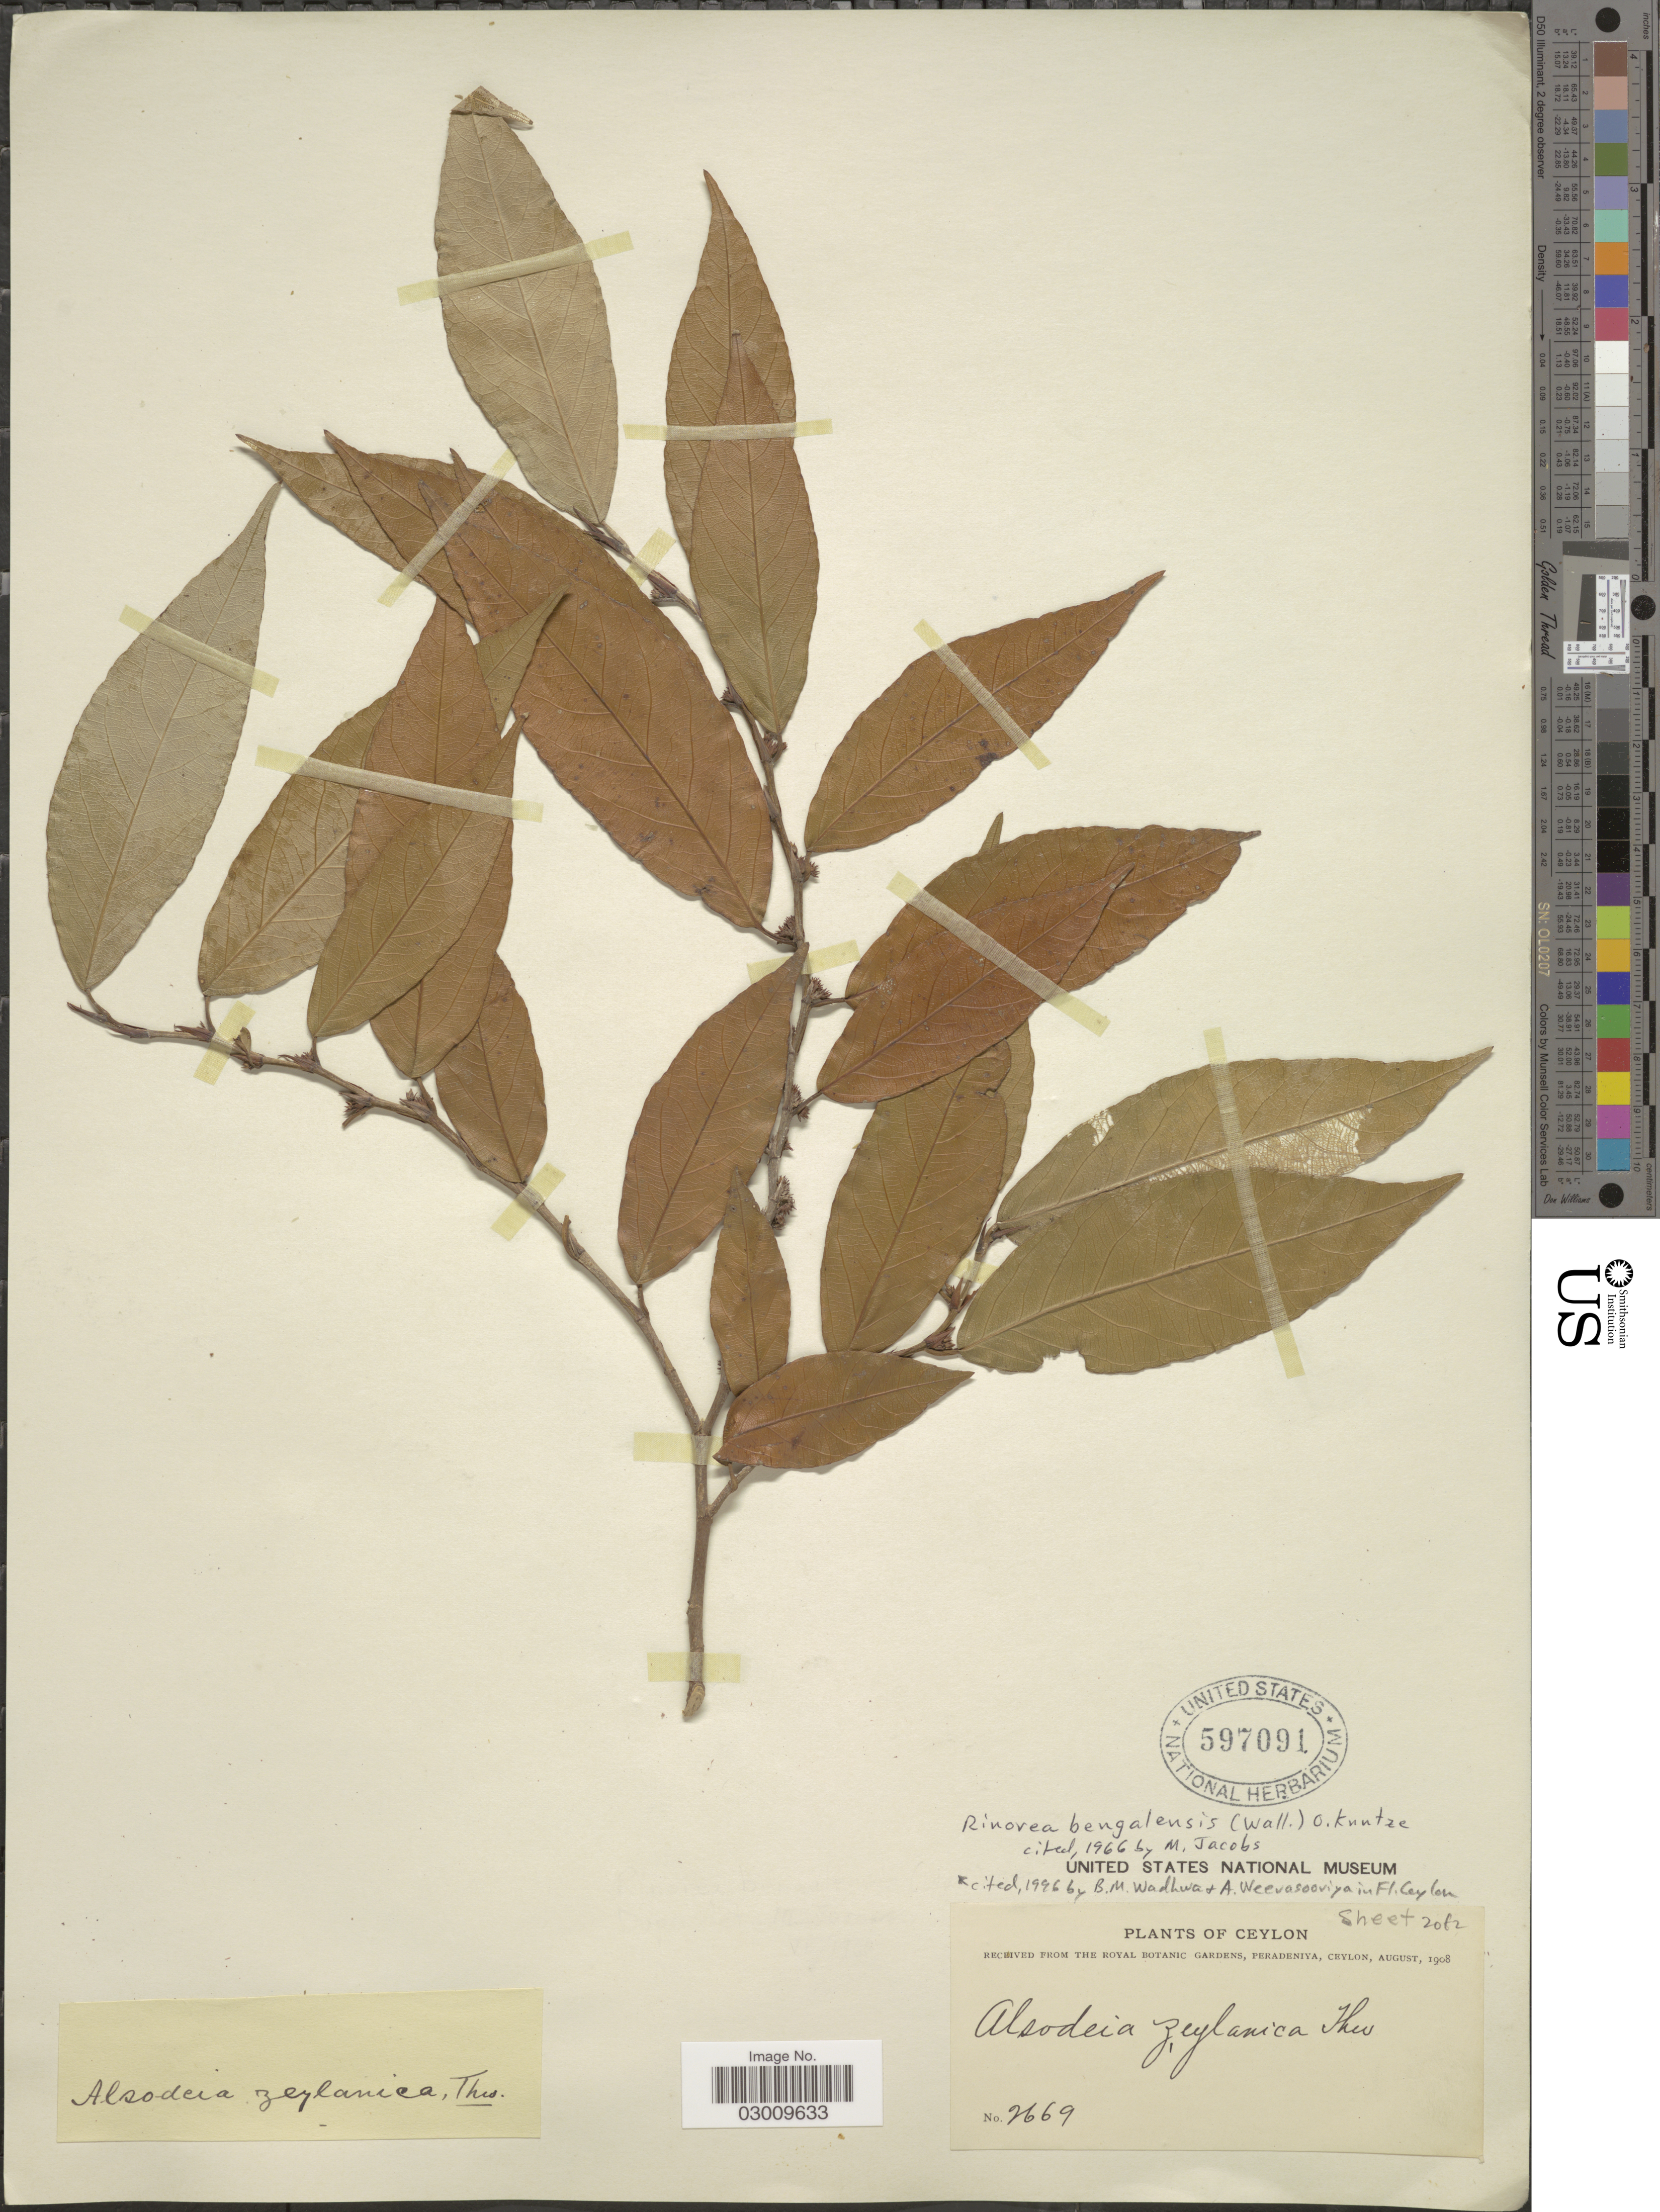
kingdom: Plantae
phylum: Tracheophyta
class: Magnoliopsida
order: Malpighiales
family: Violaceae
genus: Rinorea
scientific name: Rinorea bengalensis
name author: (Wall.) Kuntze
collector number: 2669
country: Sri Lanka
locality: Ceylon.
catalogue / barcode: US 597091